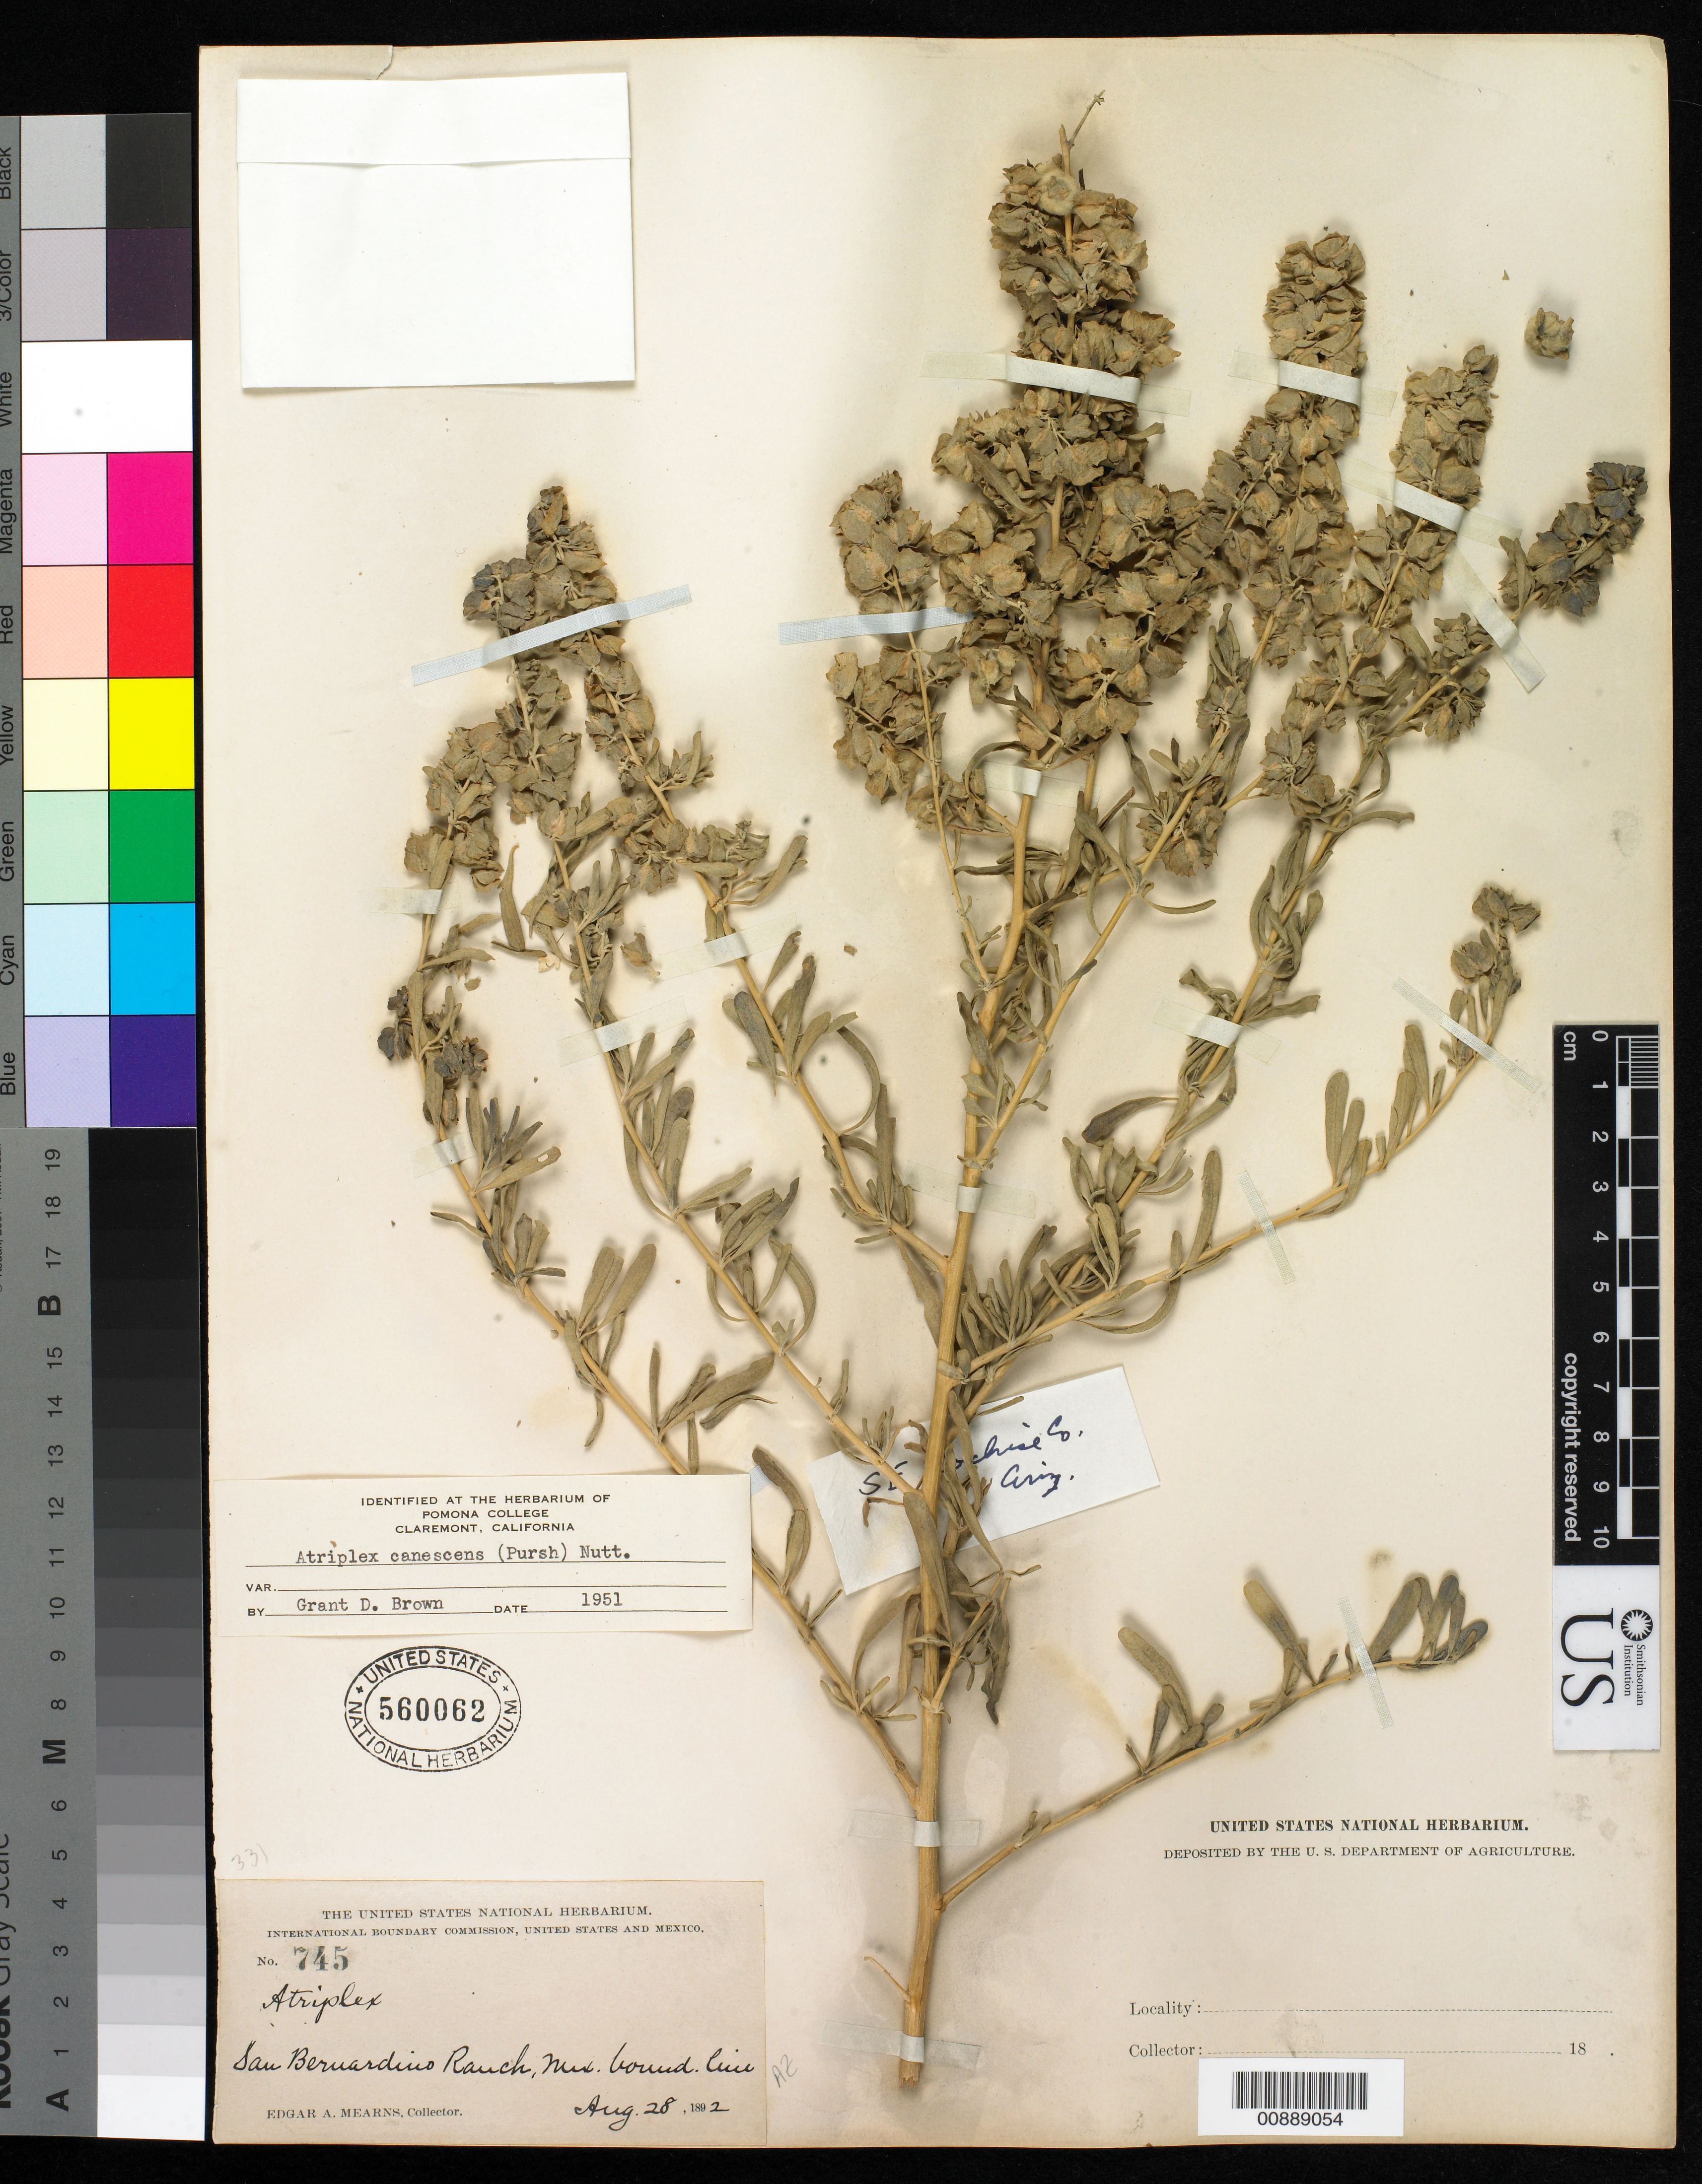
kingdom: Plantae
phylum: Tracheophyta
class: Magnoliopsida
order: Caryophyllales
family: Amaranthaceae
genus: Atriplex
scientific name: Atriplex canescens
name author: (Pursh) Nutt.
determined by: Brown, G. D.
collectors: E. A. Mearns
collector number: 745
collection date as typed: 28 Aug 1892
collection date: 1892-08-28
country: United States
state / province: Arizona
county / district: Cochise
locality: San Bernardino Ranch, Mexican Boundary Line. SE Cochise County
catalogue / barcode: US 560062